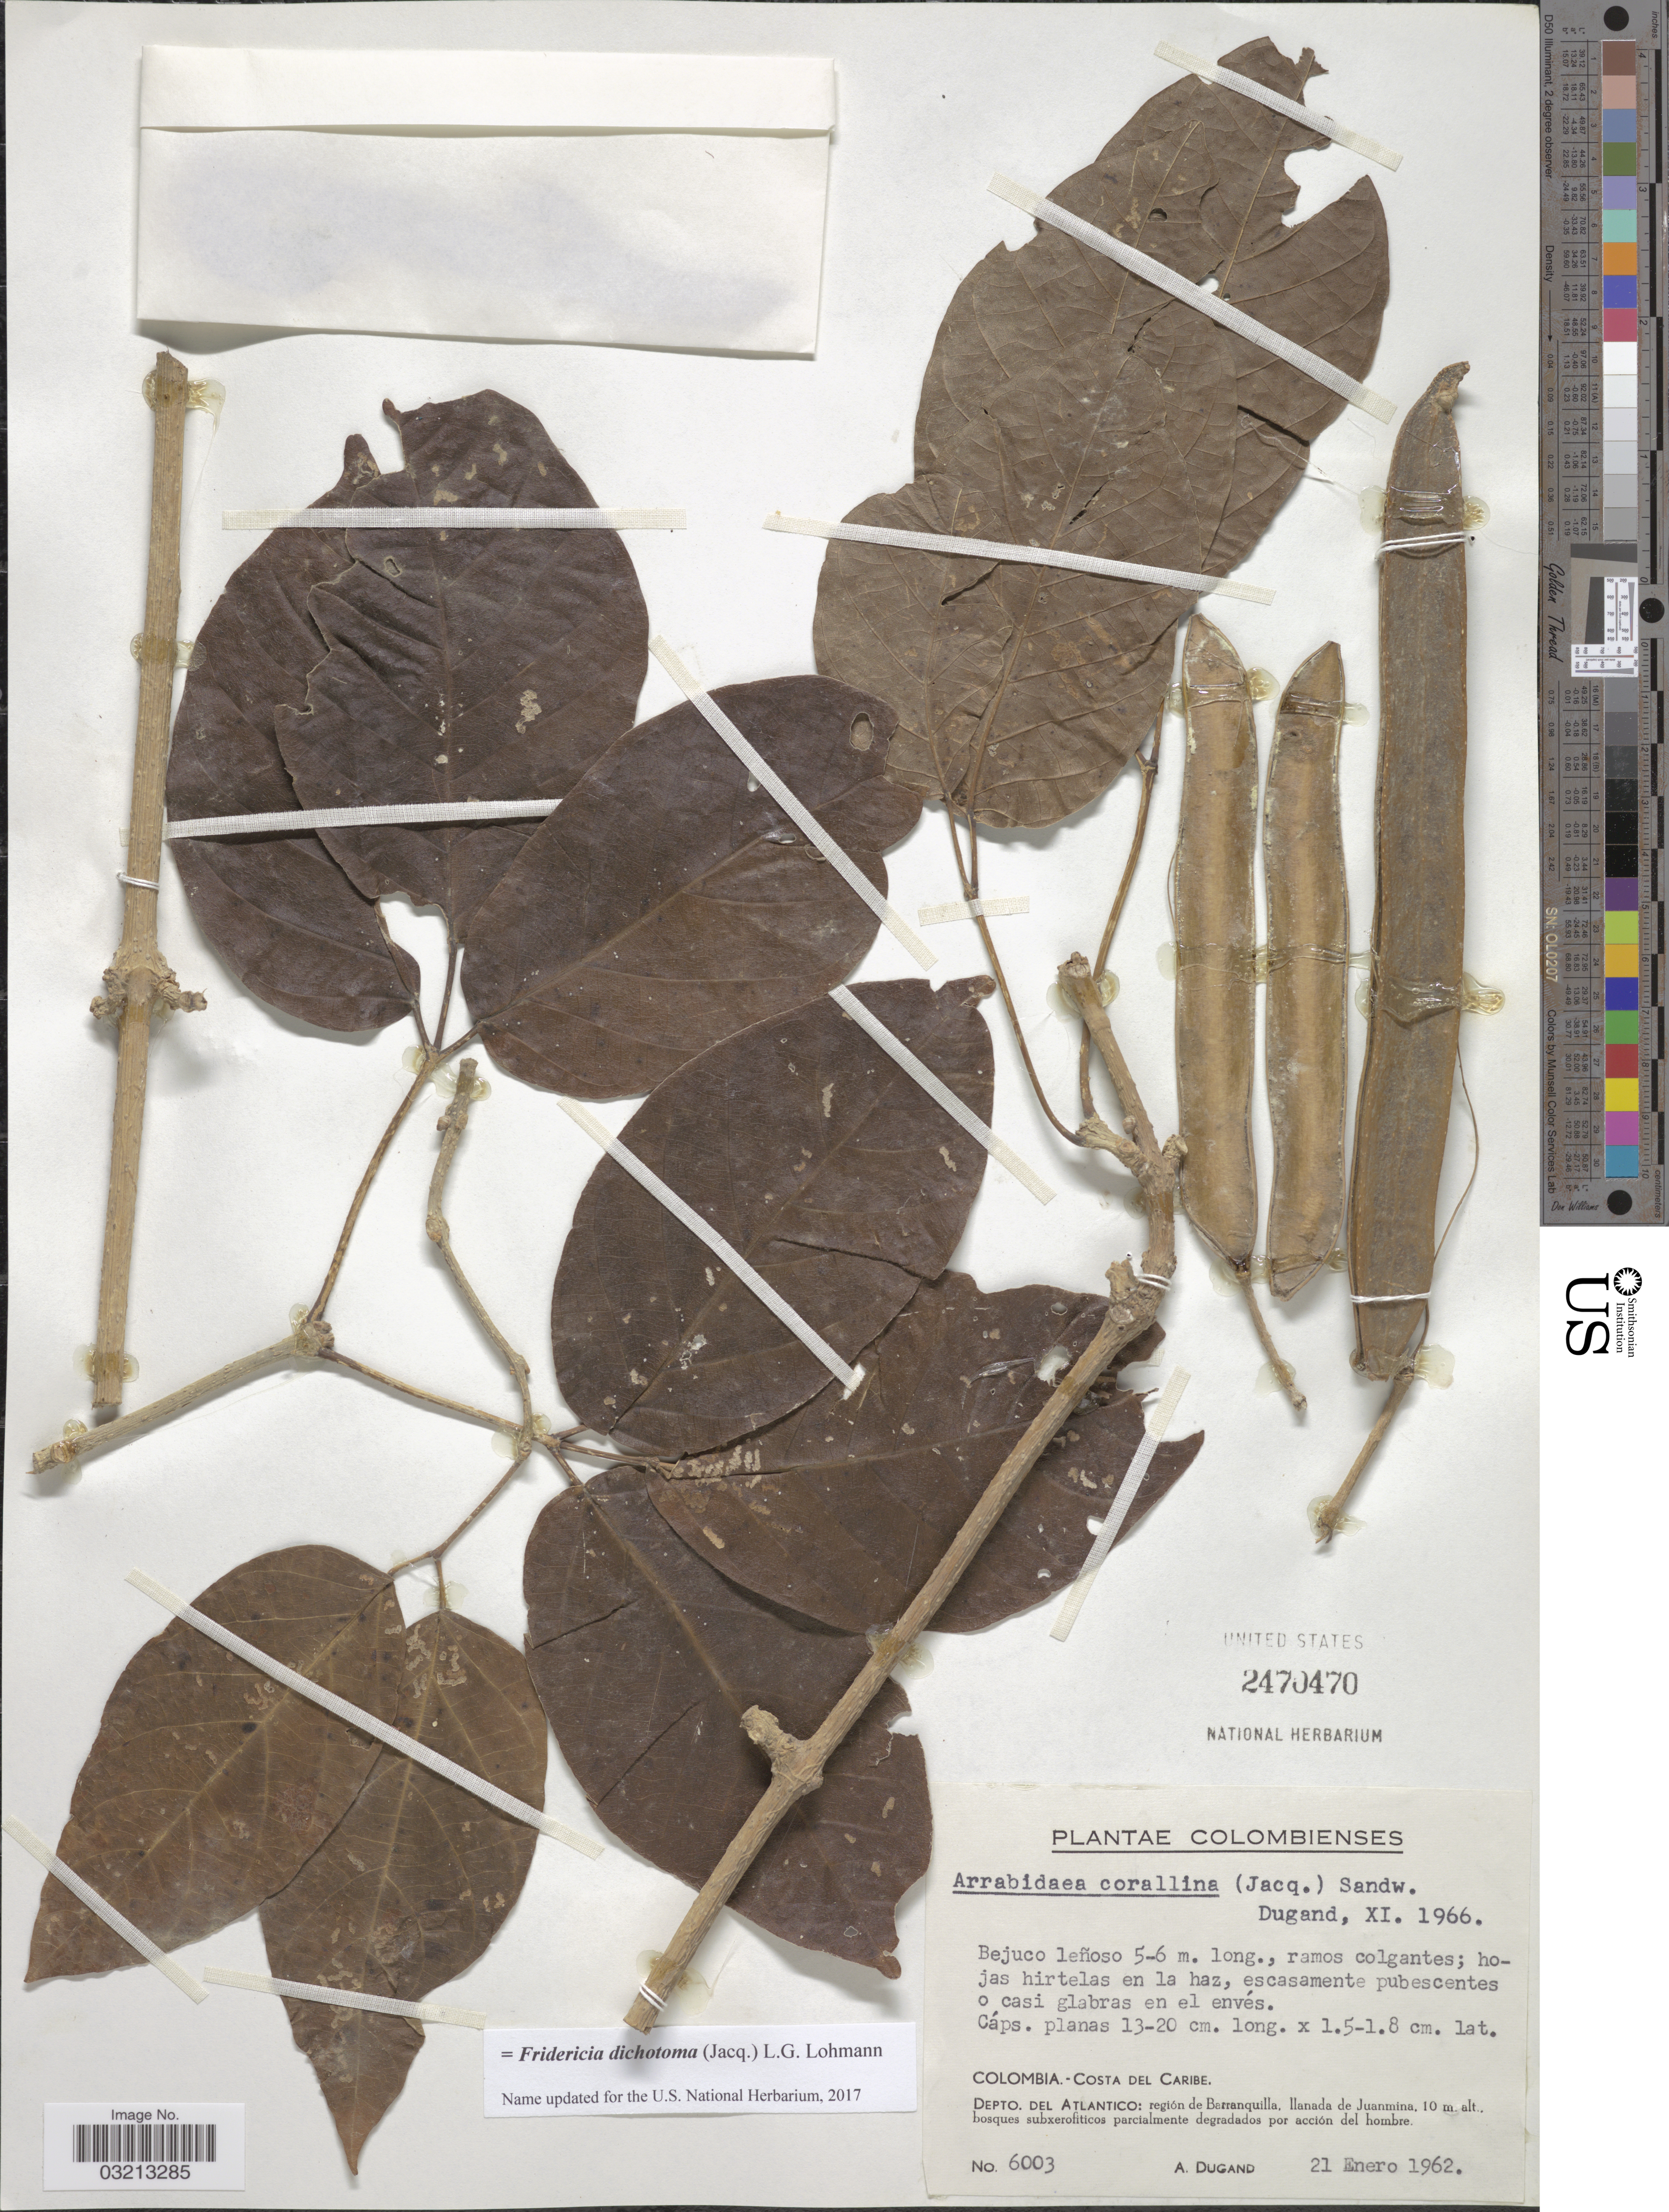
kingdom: Plantae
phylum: Tracheophyta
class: Magnoliopsida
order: Lamiales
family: Bignoniaceae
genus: Fridericia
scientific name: Fridericia dichotoma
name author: (Jacq.) L.G. Lohmann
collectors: A. Dugand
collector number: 6003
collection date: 1962-01-21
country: Colombia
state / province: Atlántico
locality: Costa del Caribe. Depto. del Atlantico: región de Barranquilla, llanada de Juanmina.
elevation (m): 10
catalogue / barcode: US 2470470